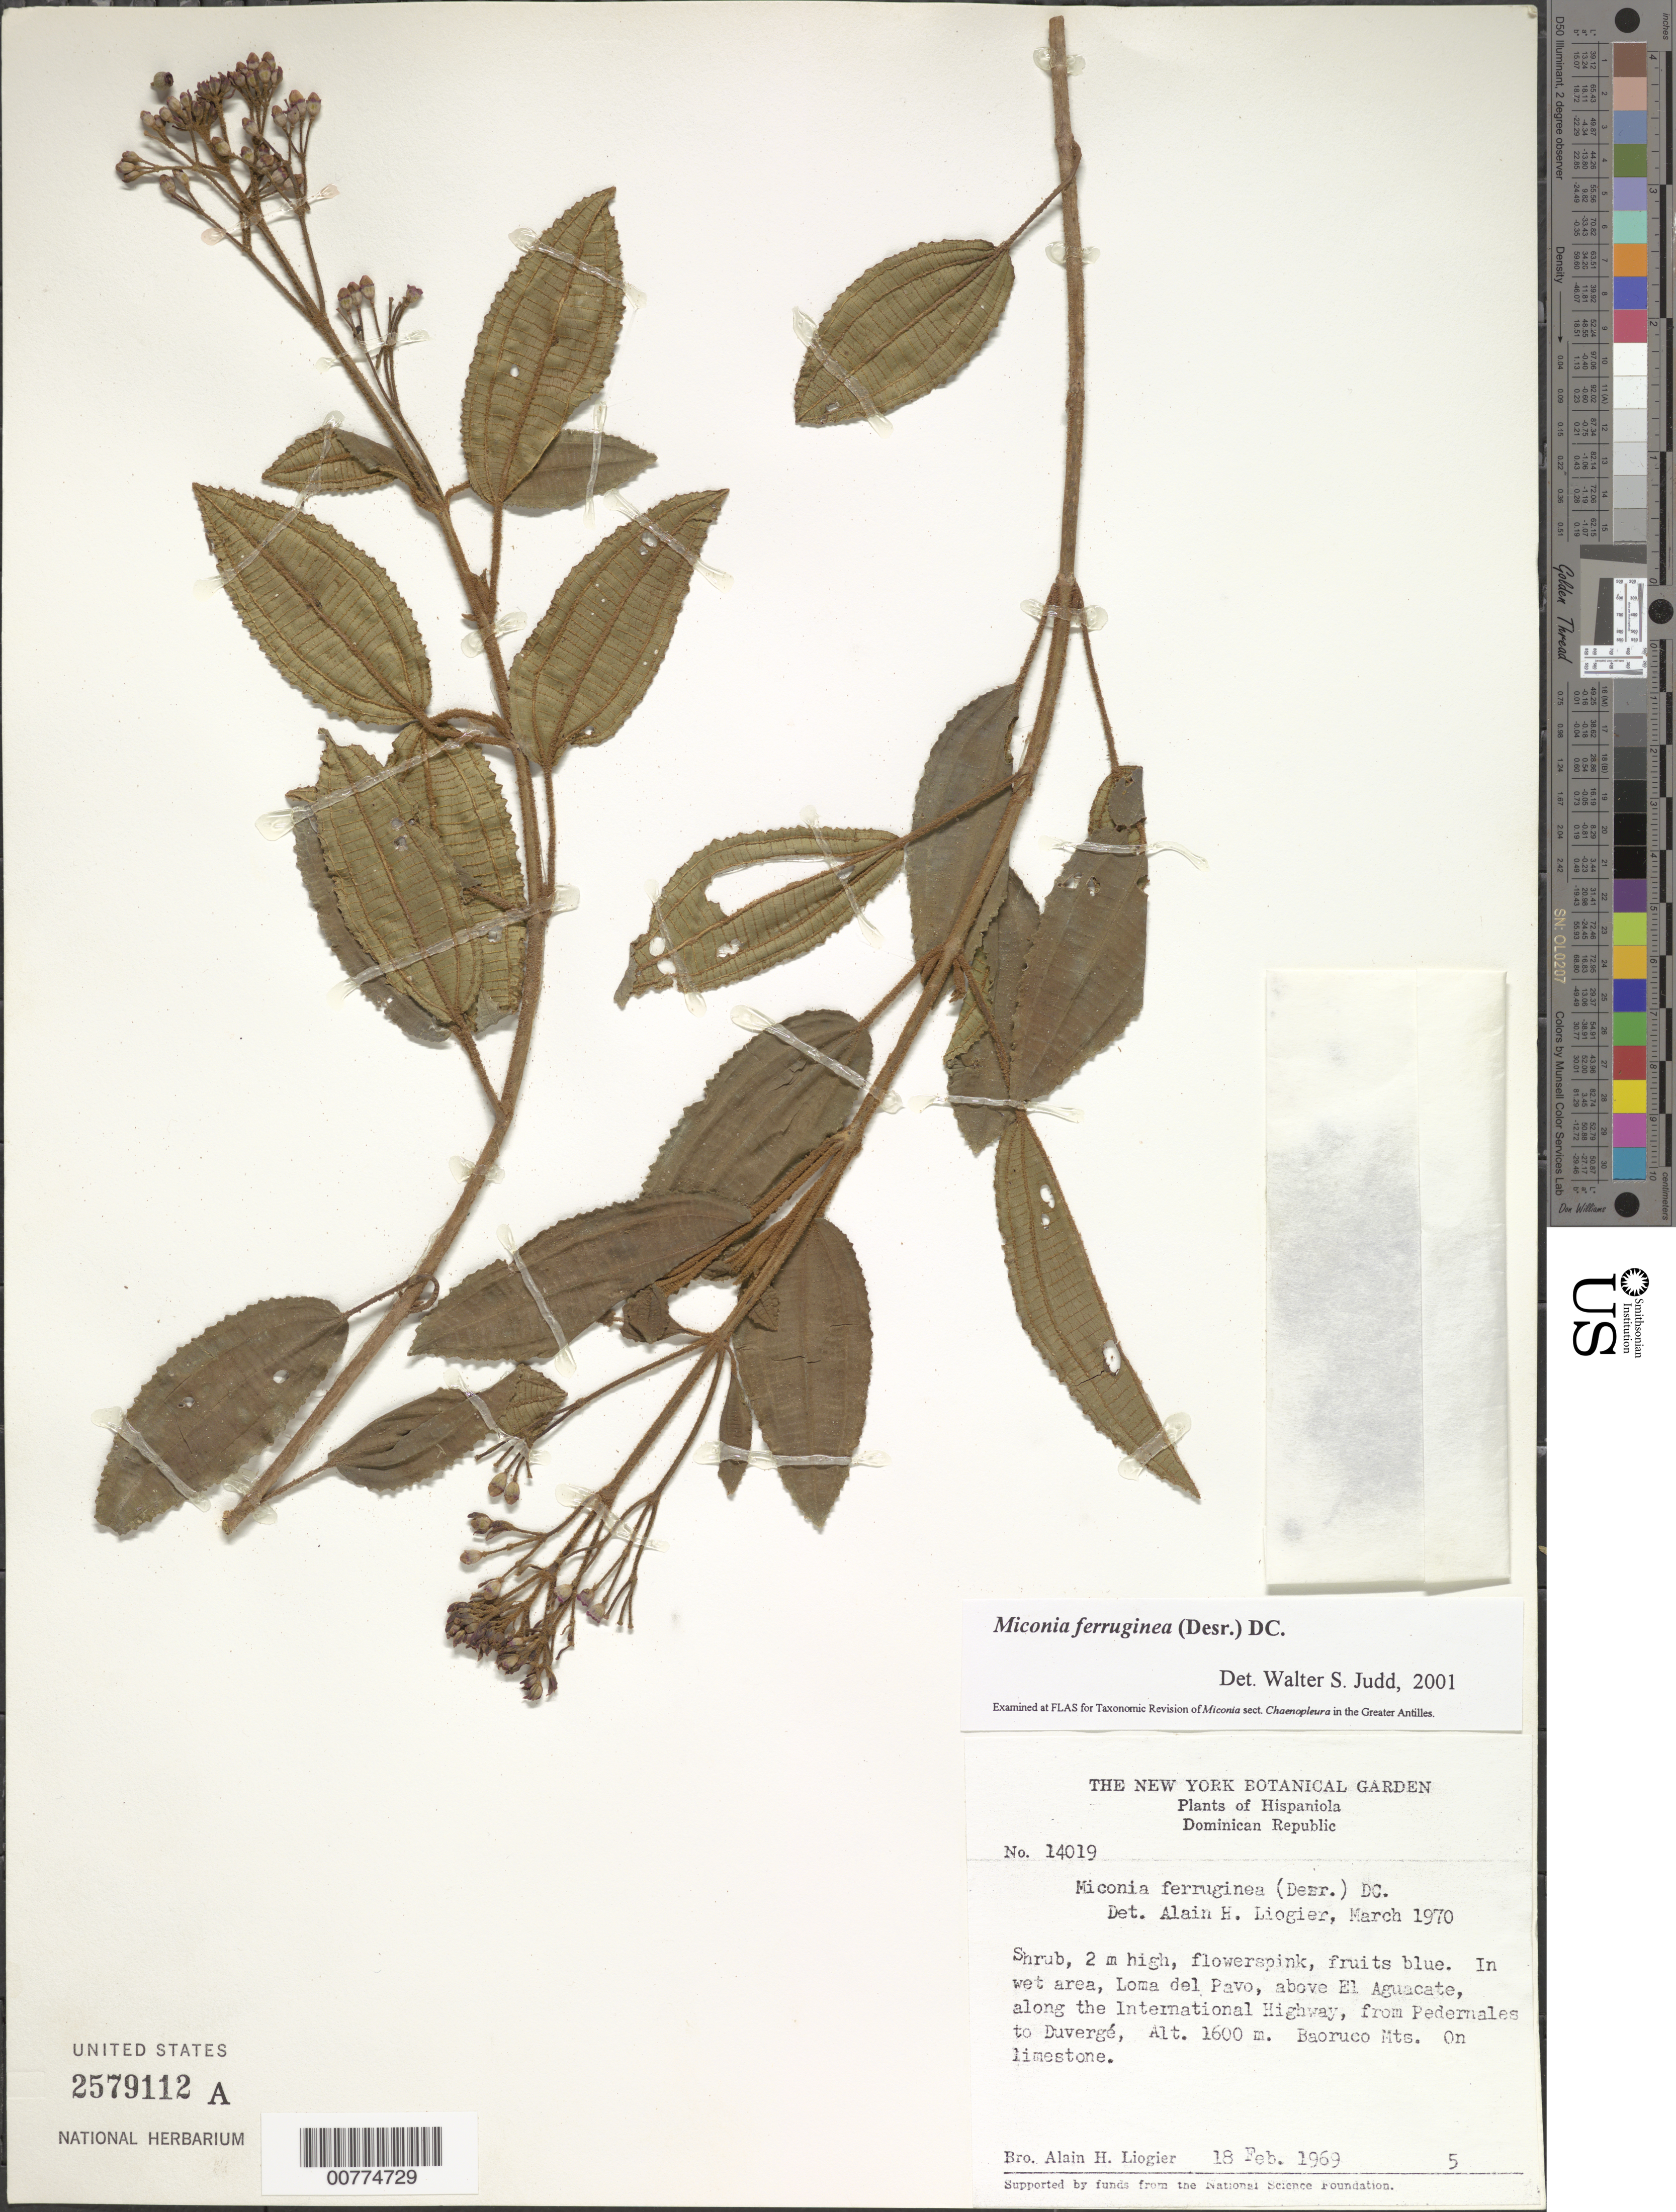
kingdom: Plantae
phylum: Tracheophyta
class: Magnoliopsida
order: Myrtales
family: Melastomataceae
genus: Miconia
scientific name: Miconia ferruginea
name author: (Desr.) DC.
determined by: Judd, Walter S.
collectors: A. H. Liogier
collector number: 14019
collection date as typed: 18 Feb 1969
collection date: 1969-02-18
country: Dominican Republic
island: Hispaniola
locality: Loma del Pavo, above El Aguacate, along the International Highway, from Pedernales to Duvergé, Baoruco Mts.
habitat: In wet area, on limestone.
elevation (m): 1600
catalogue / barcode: US 2579112A